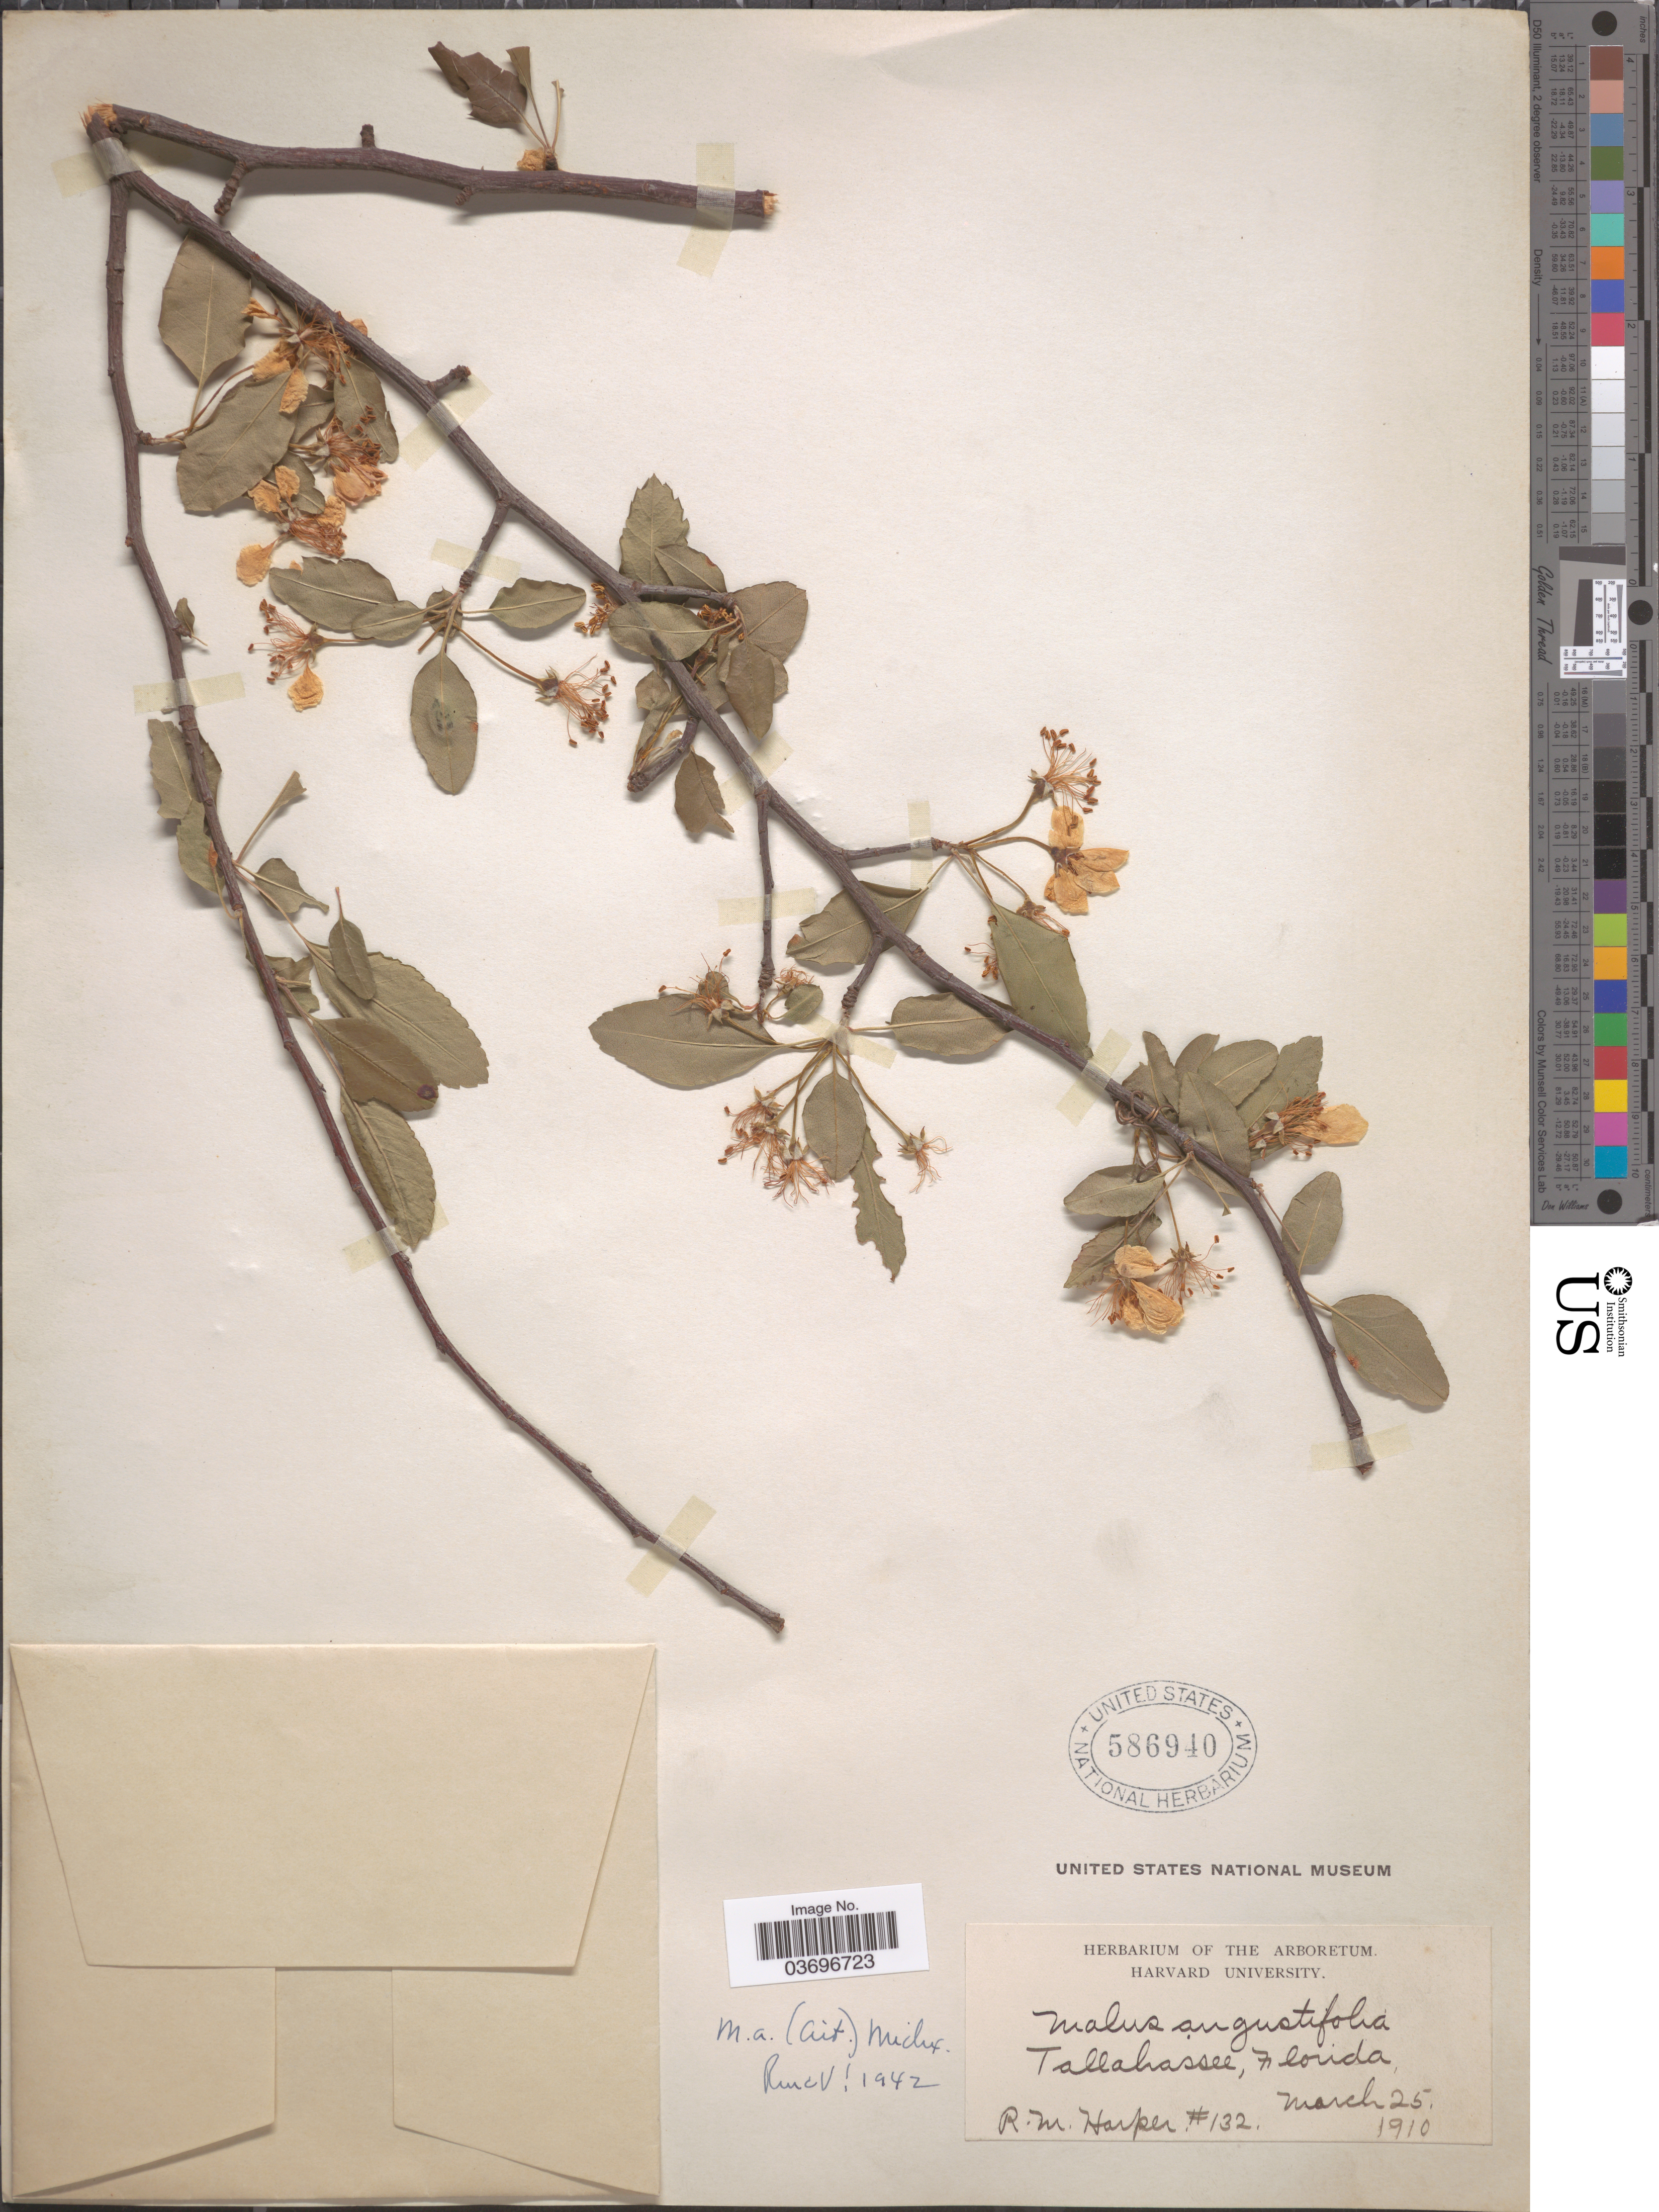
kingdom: Plantae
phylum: Tracheophyta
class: Magnoliopsida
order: Rosales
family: Rosaceae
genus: Malus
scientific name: Malus angustifolia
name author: (Aiton) Michx.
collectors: R. Harper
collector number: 132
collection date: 1910-03-25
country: United States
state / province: Florida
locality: Tallahassee.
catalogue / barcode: US 586940